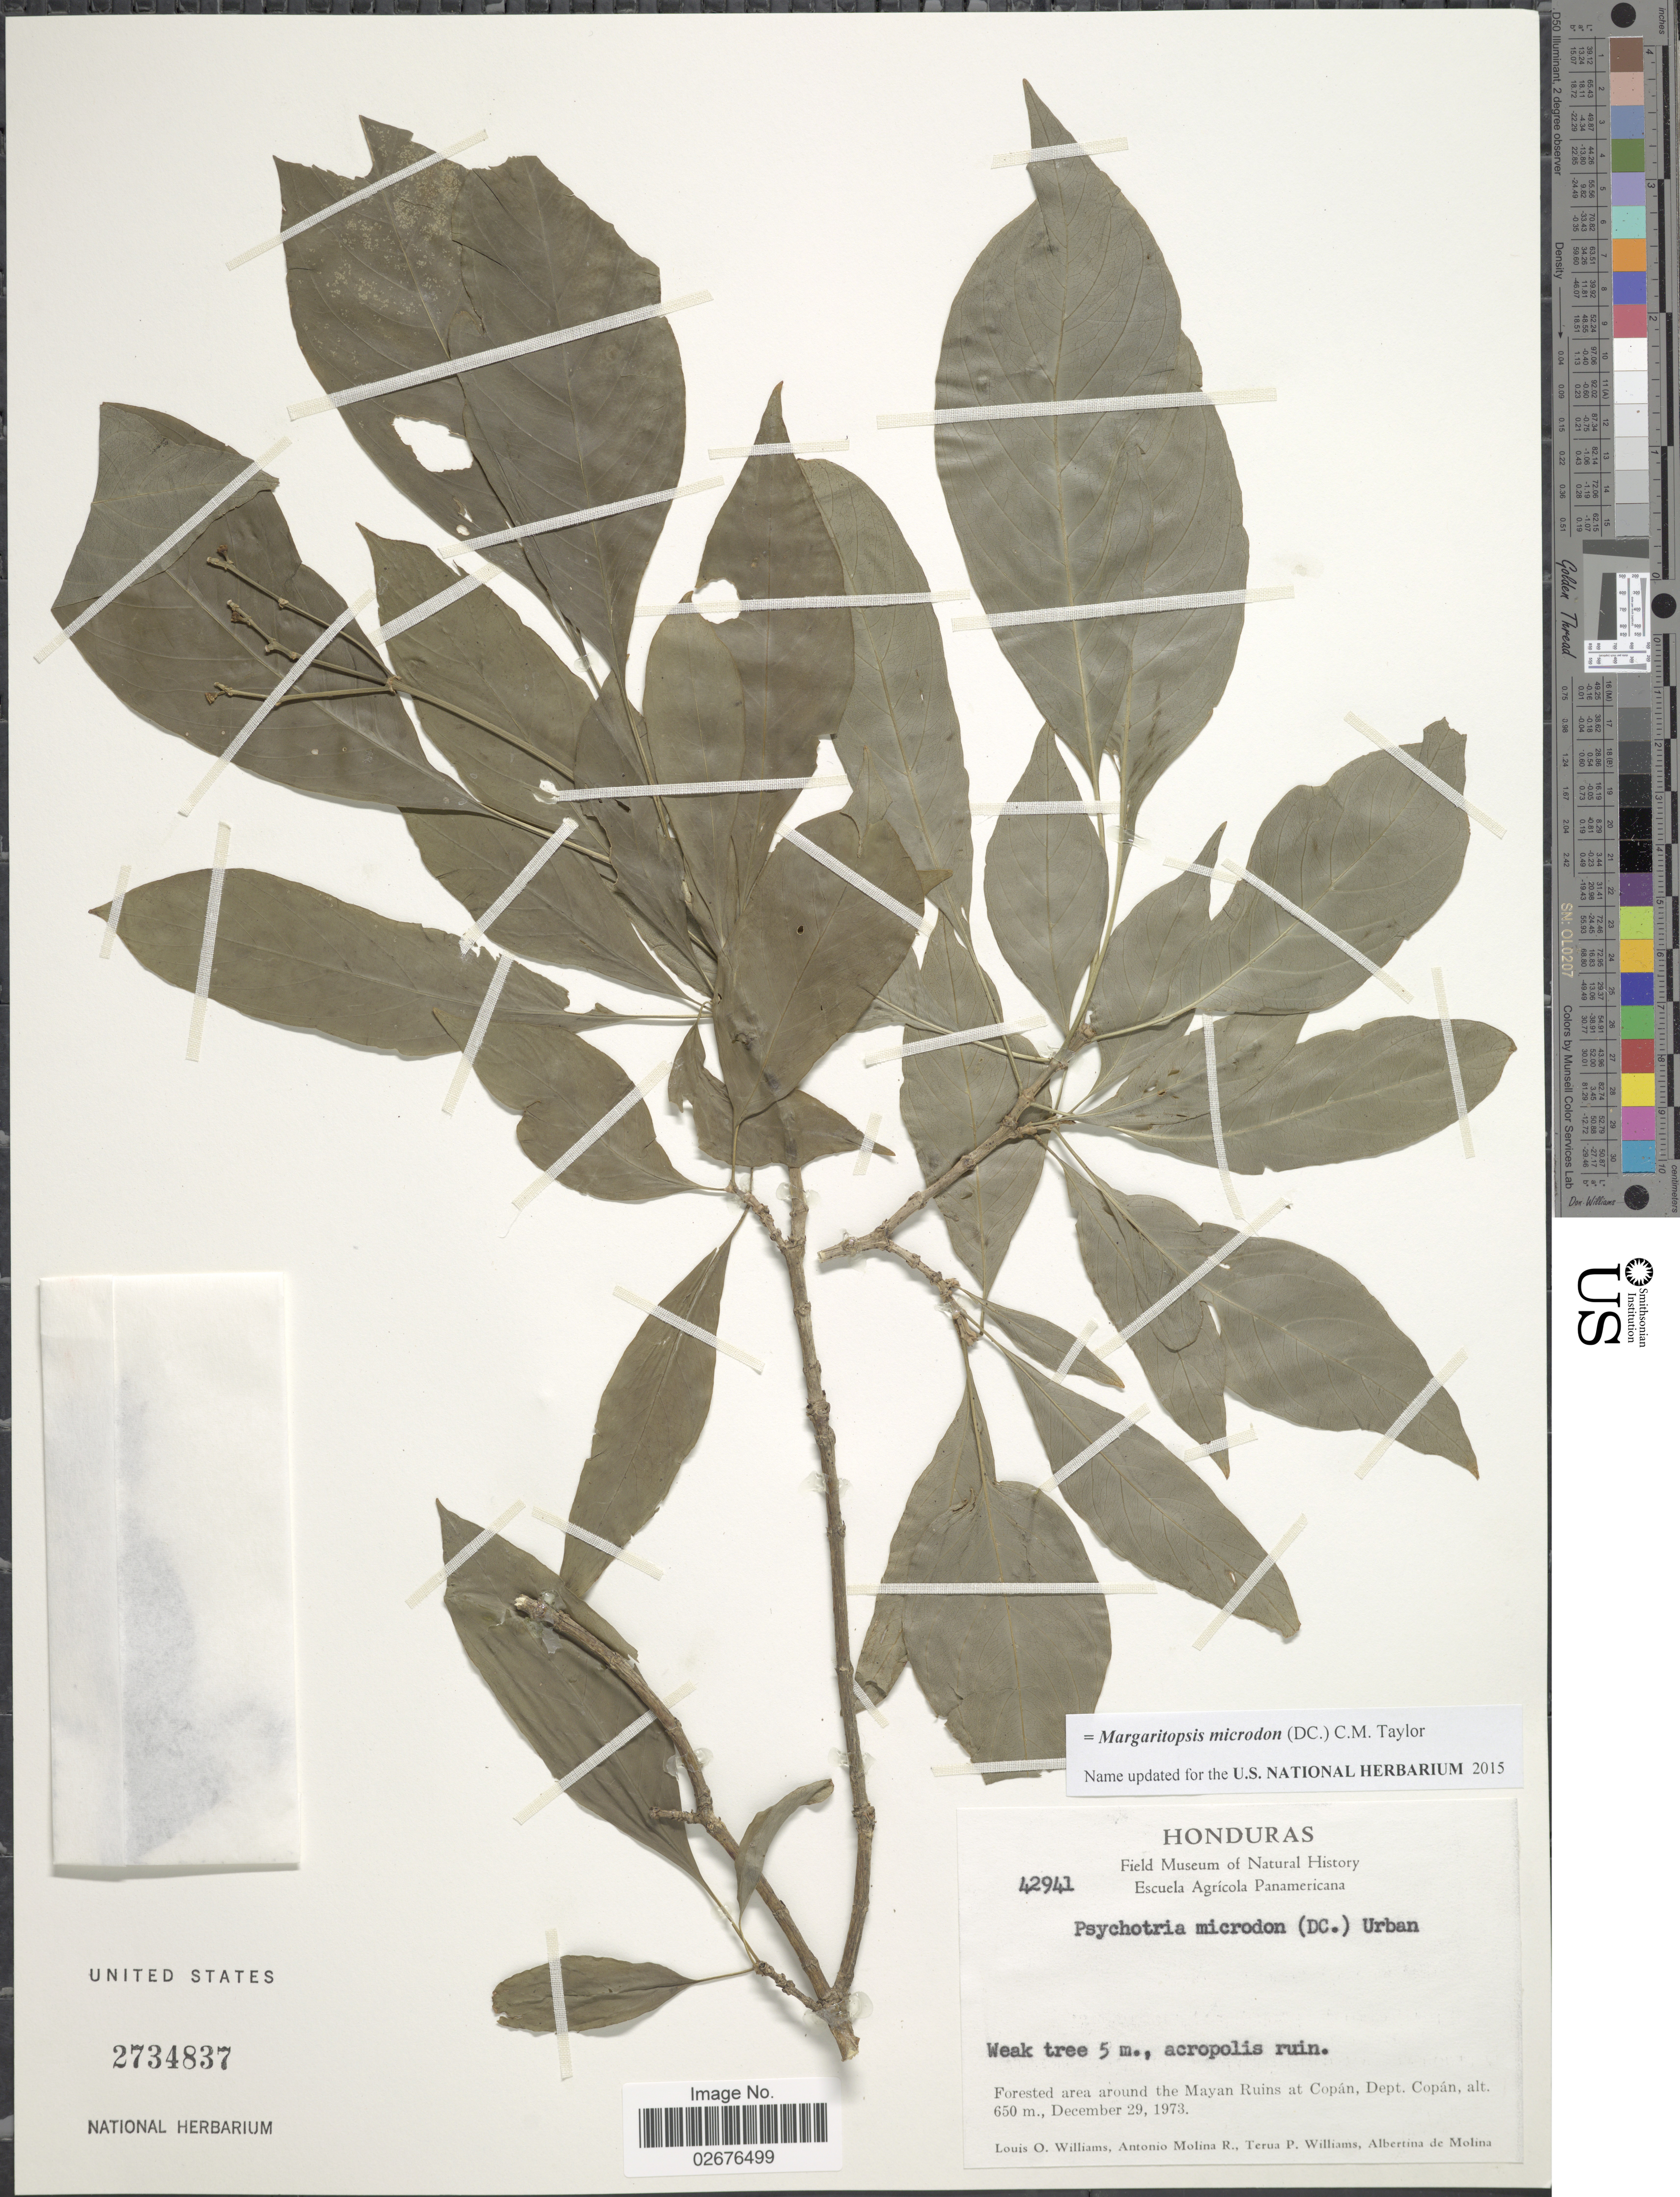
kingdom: Plantae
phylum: Tracheophyta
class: Magnoliopsida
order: Gentianales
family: Rubiaceae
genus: Margaritopsis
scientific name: Margaritopsis microdon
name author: (DC.) C.M. Taylor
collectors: L. O. Williams, A. Molina R., T. P. Williams & A. R. Molina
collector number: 42941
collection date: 1973-12-29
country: Honduras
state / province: Copán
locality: Forested area around the Mayan Ruins at Copan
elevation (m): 650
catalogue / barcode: US 2734837